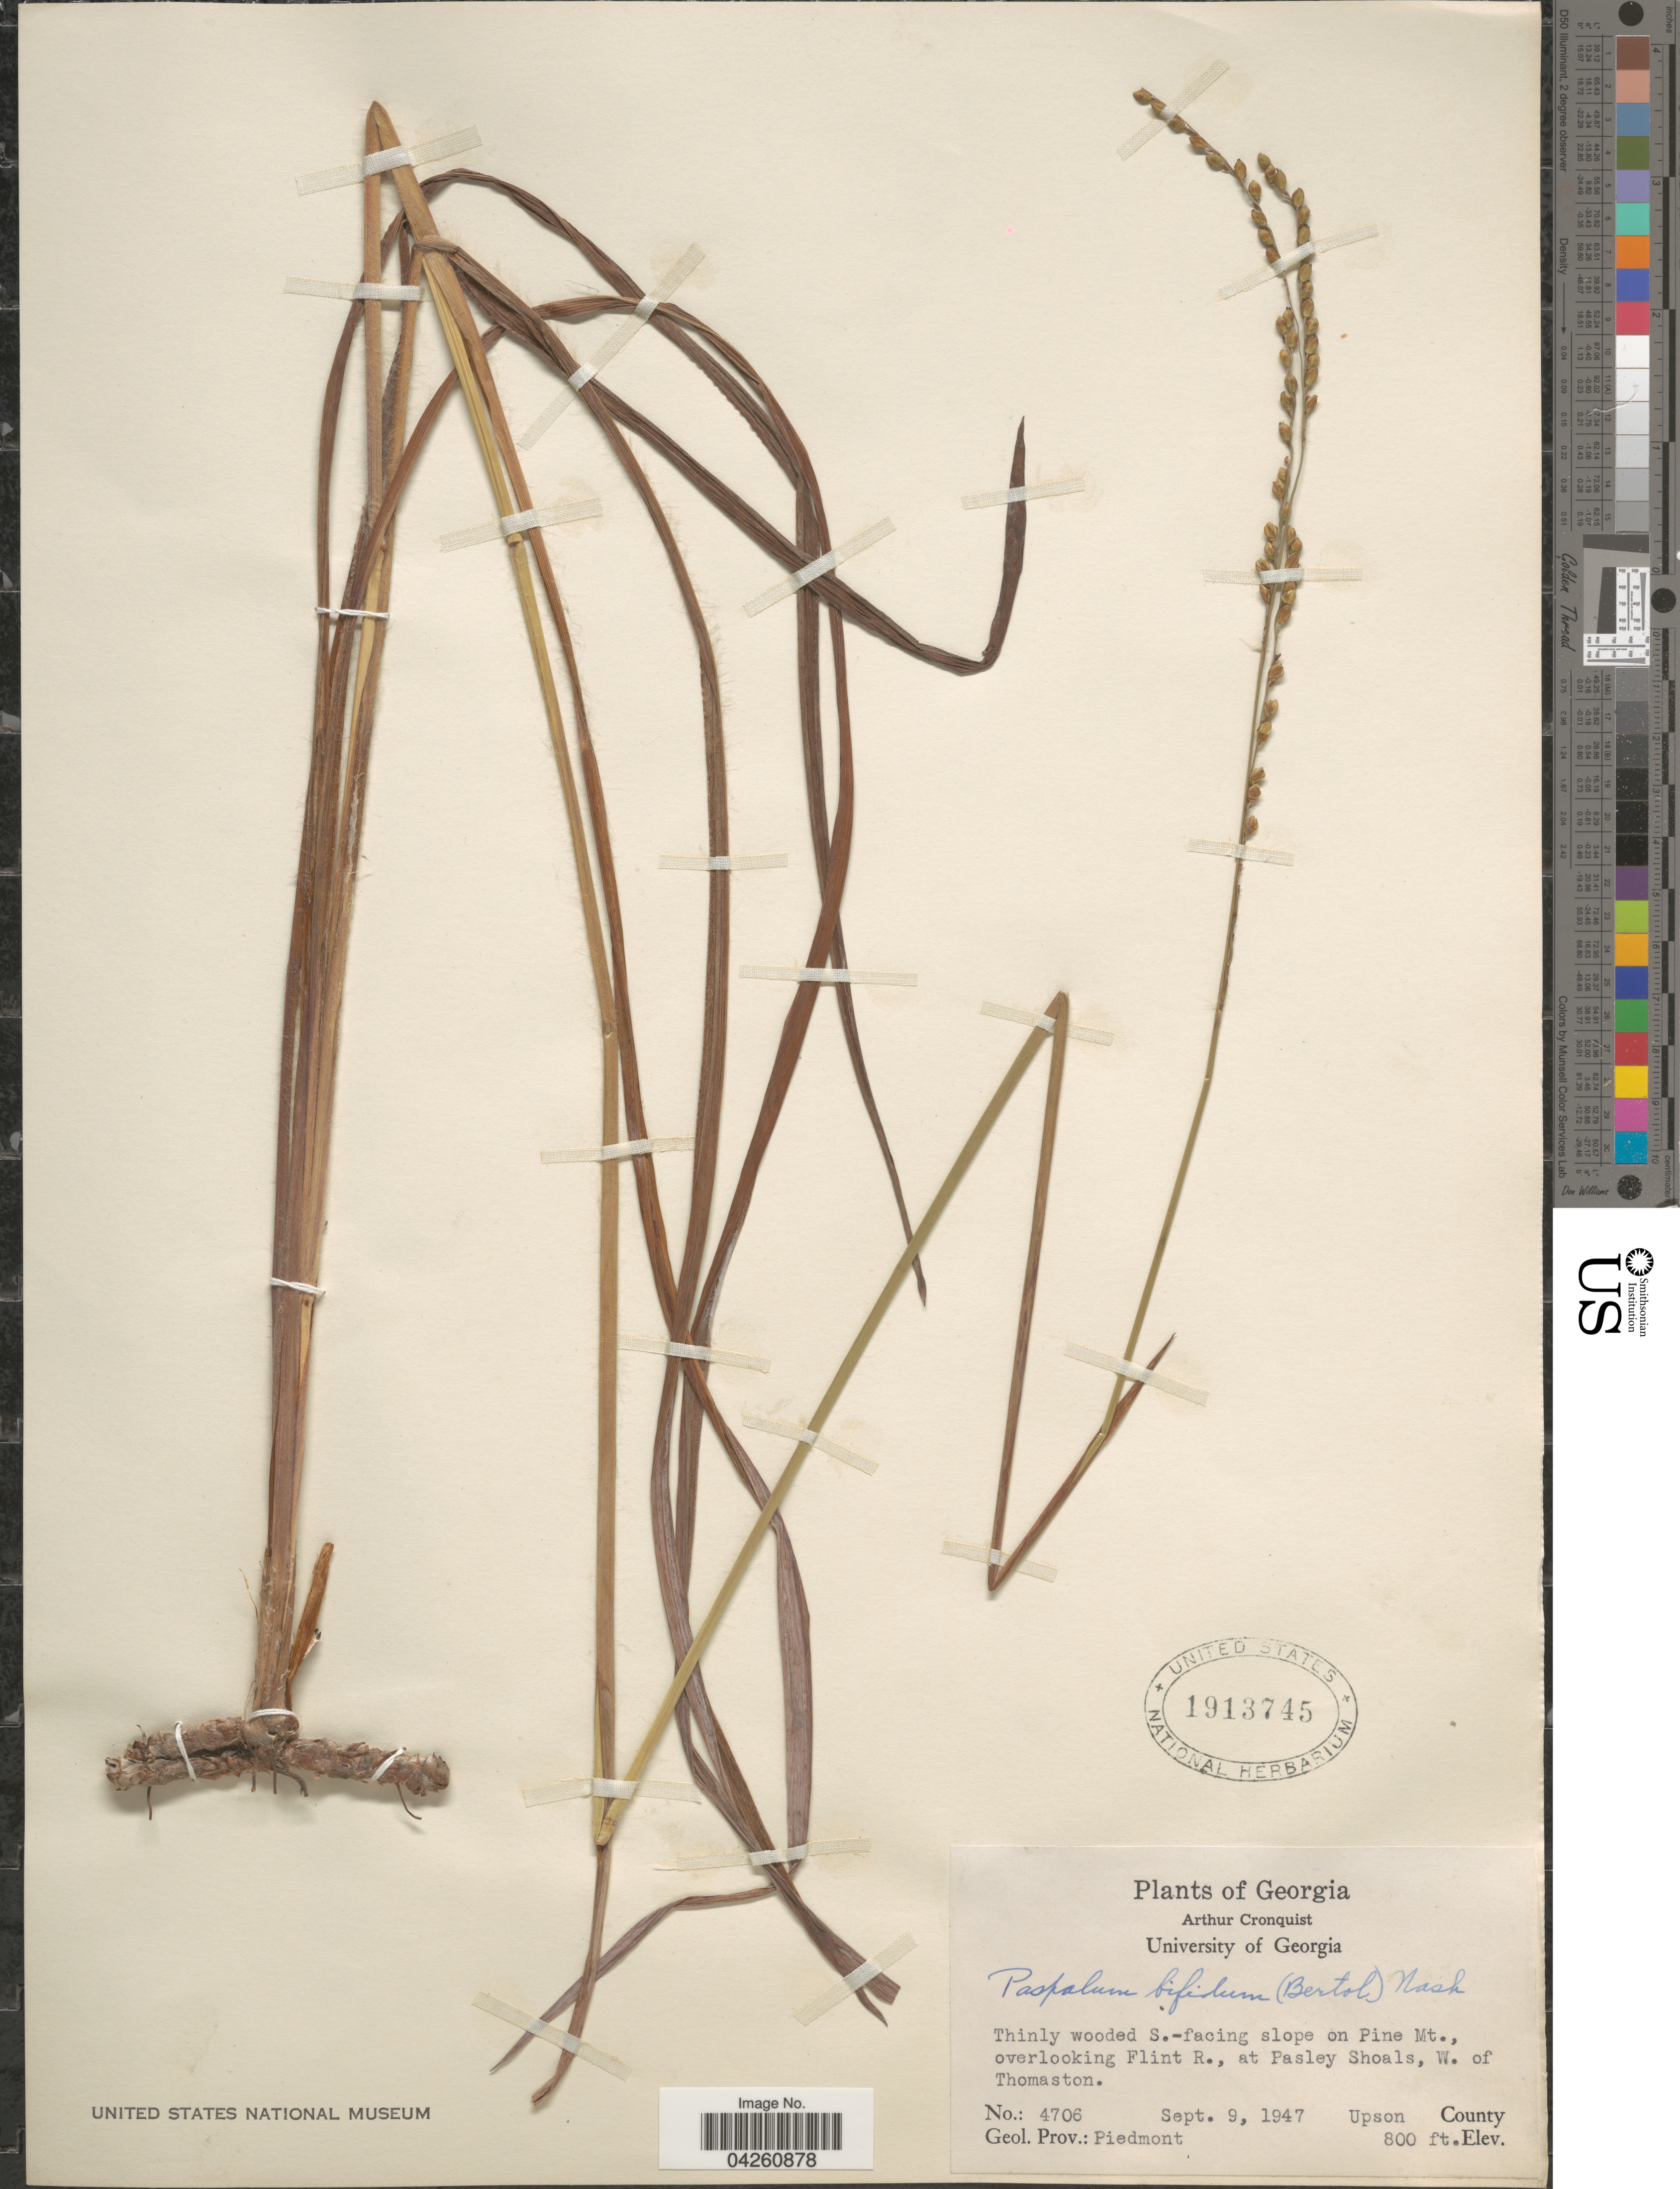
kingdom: Plantae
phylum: Tracheophyta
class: Liliopsida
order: Poales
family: Poaceae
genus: Paspalum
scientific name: Paspalum bifidum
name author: (Bertol.) Nash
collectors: A. J. Cronquist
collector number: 4706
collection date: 1947-09-09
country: United States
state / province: Georgia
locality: Thinly wooded S.-facing slope on Pine Mt., overlooking Flint R., at Pasley Shoals, W. of Thomaston. Upson County.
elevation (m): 244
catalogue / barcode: US 1913745